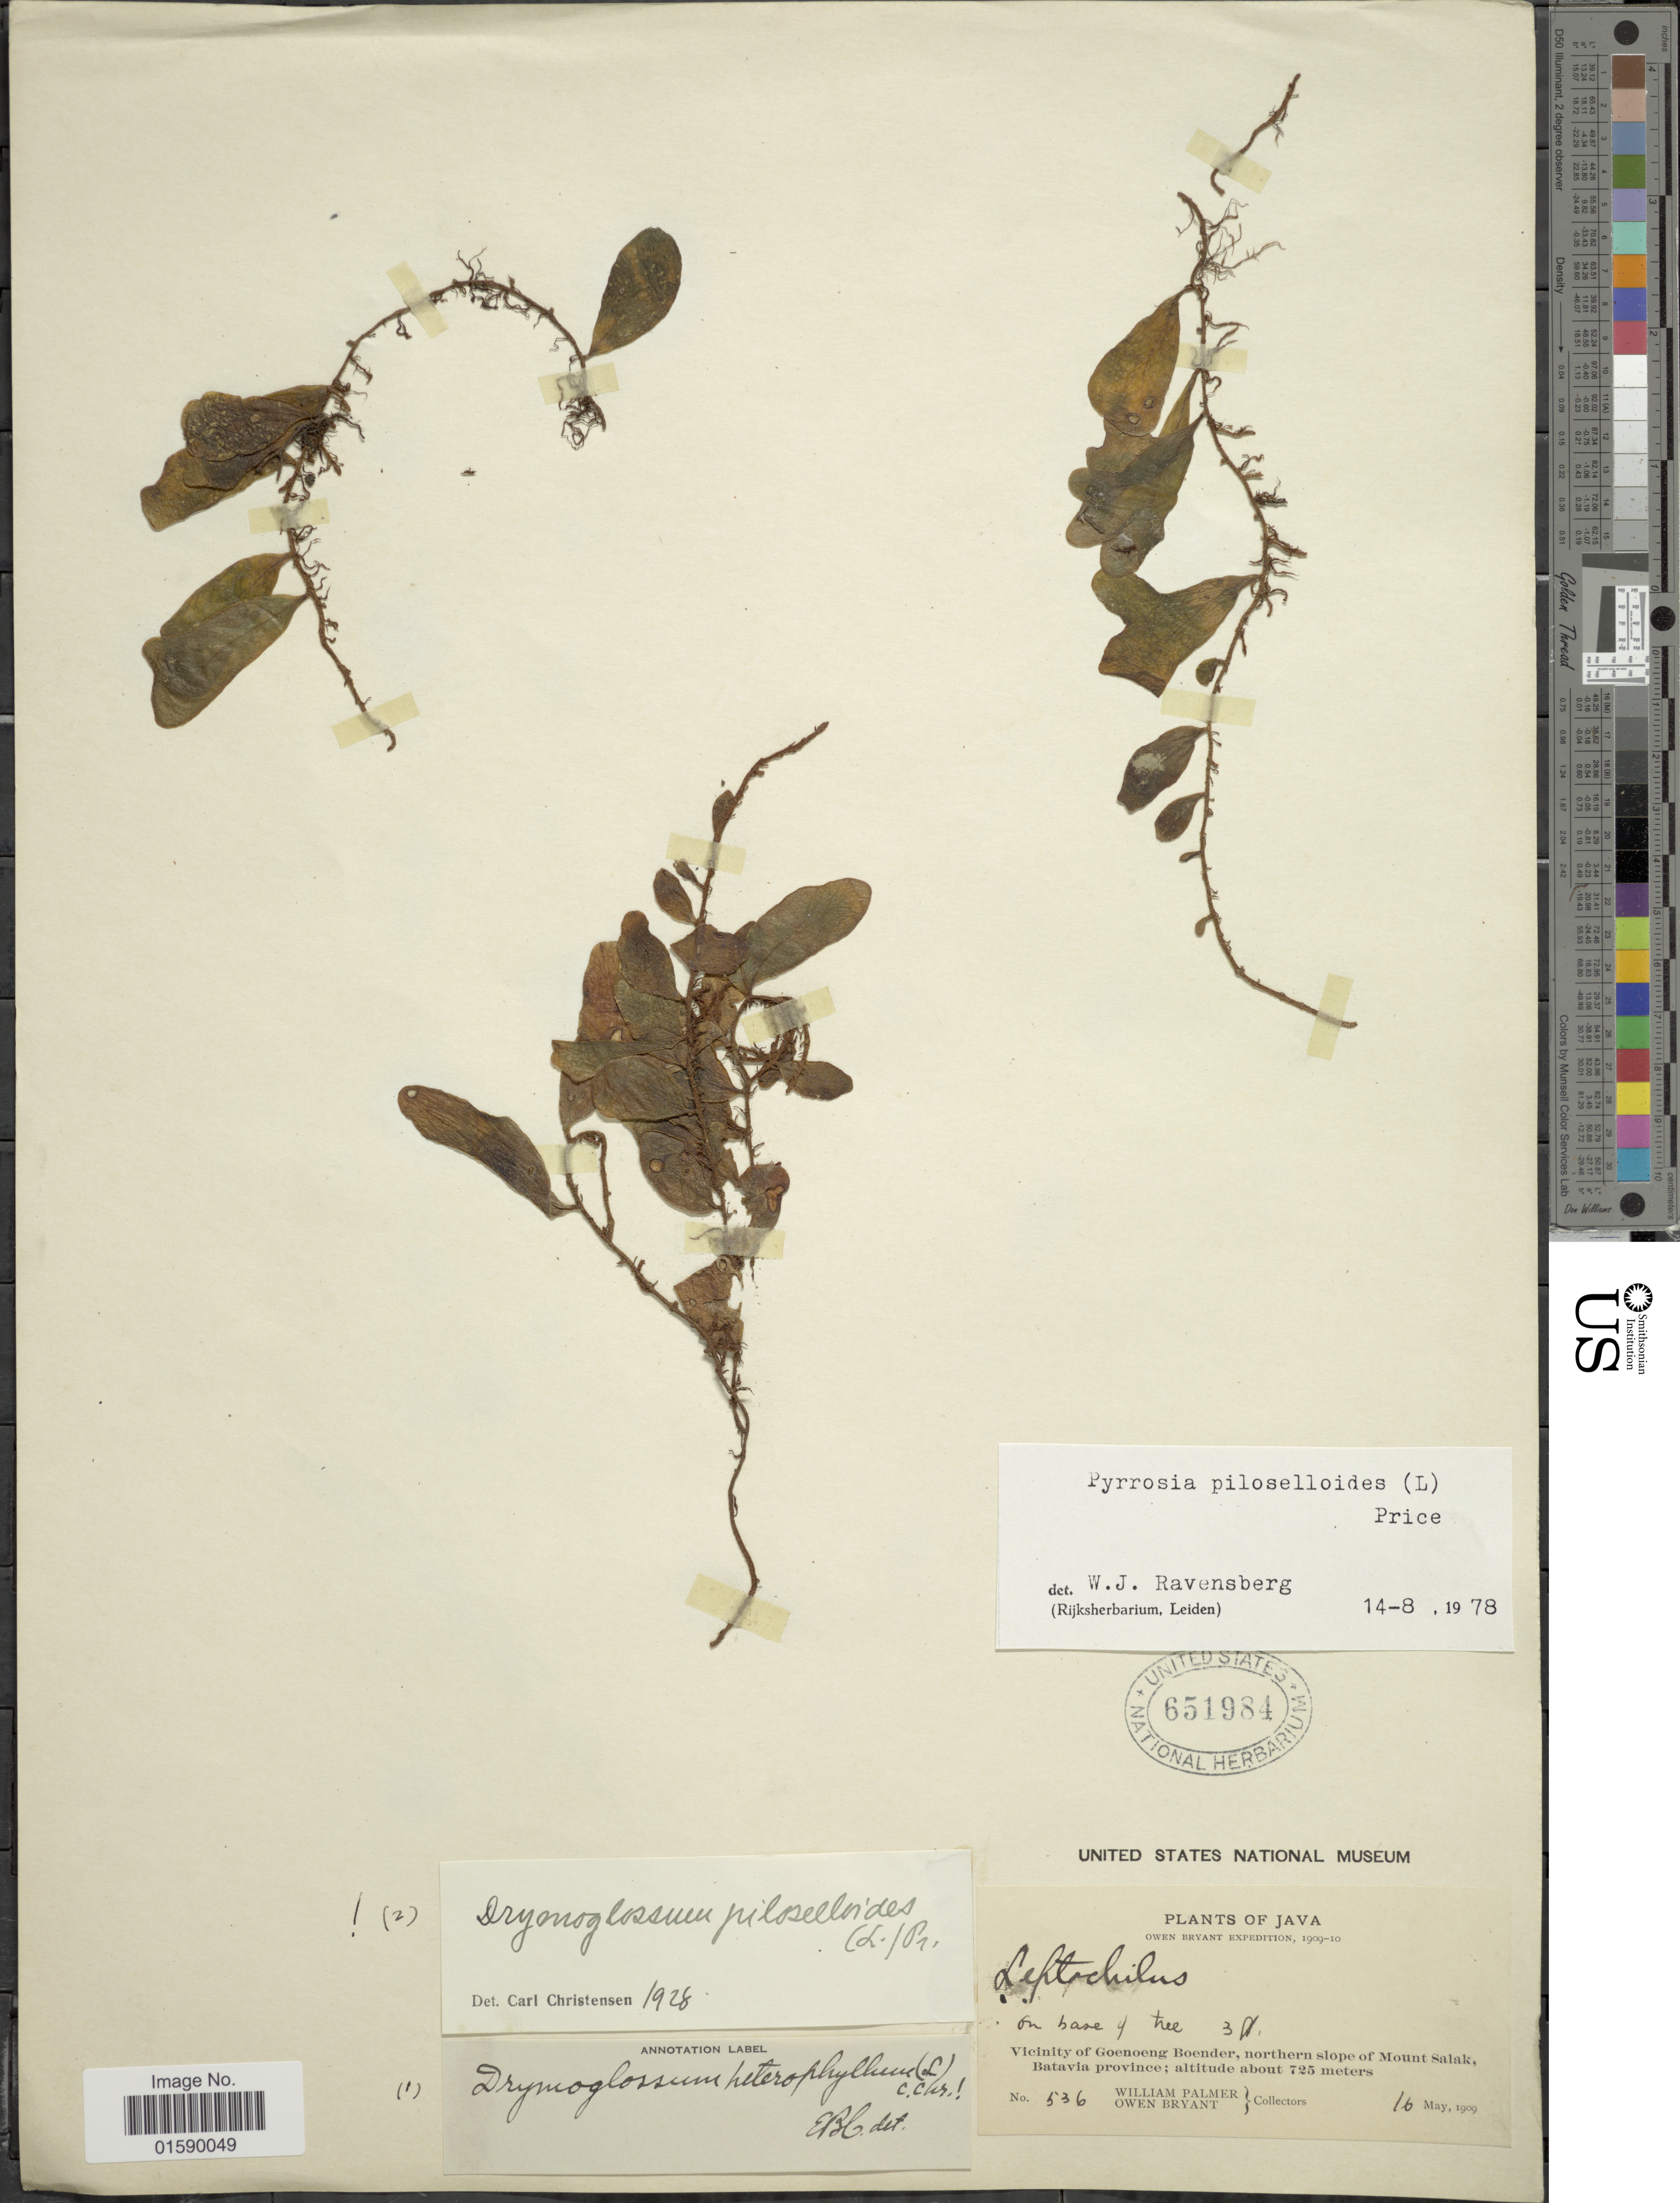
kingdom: Plantae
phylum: Tracheophyta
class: Polypodiopsida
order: Polypodiales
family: Polypodiaceae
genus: Pyrrosia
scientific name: Pyrrosia piloselloides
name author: (L.) M.G. Price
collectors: W. Palmer & O. Bryant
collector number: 536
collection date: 1909-05-16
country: Indonesia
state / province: Java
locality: Java. Vicinity of Goenoeng Boender, northern slope of Mount Salak, Batavia province.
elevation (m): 725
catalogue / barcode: US 651984